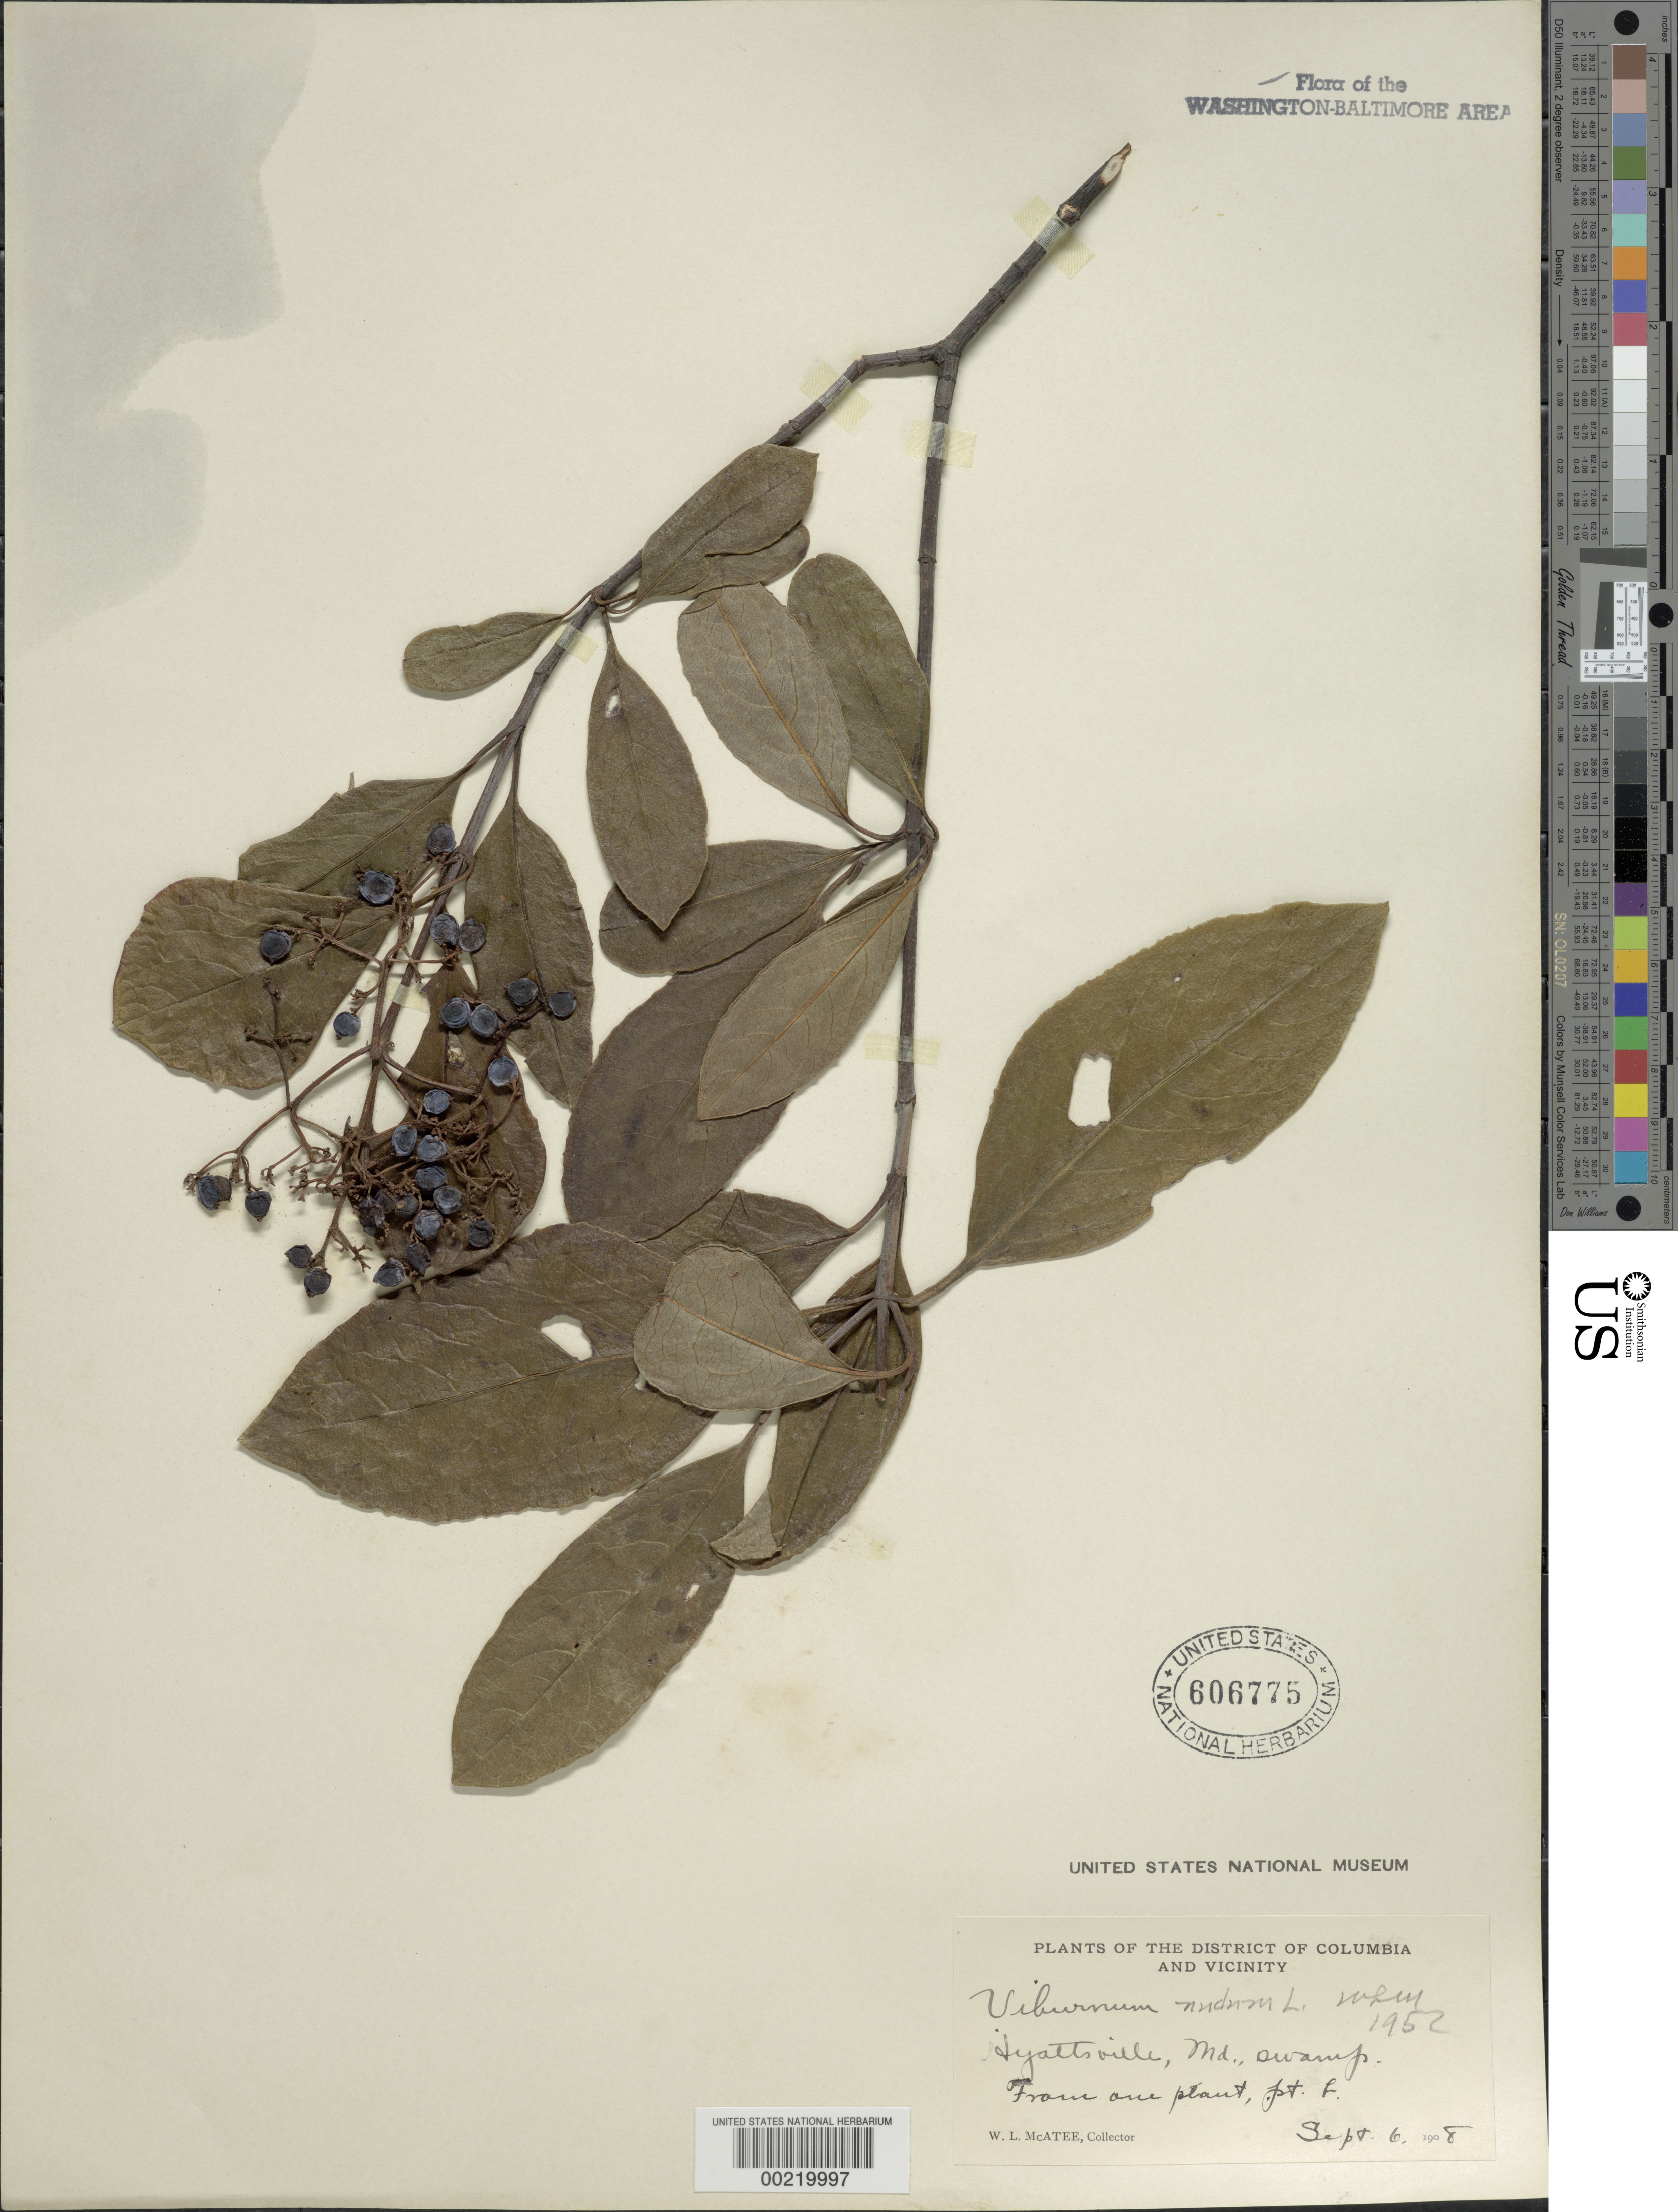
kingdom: Plantae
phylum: Tracheophyta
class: Magnoliopsida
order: Dipsacales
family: Viburnaceae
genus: Viburnum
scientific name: Viburnum nudum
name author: L.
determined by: McAtee, W. L.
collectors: W. McAtee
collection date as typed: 06 Sep 1908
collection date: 1908-09-06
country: United States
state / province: Maryland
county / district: Prince George's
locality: Hyattsville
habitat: Swamp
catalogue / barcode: US 606775